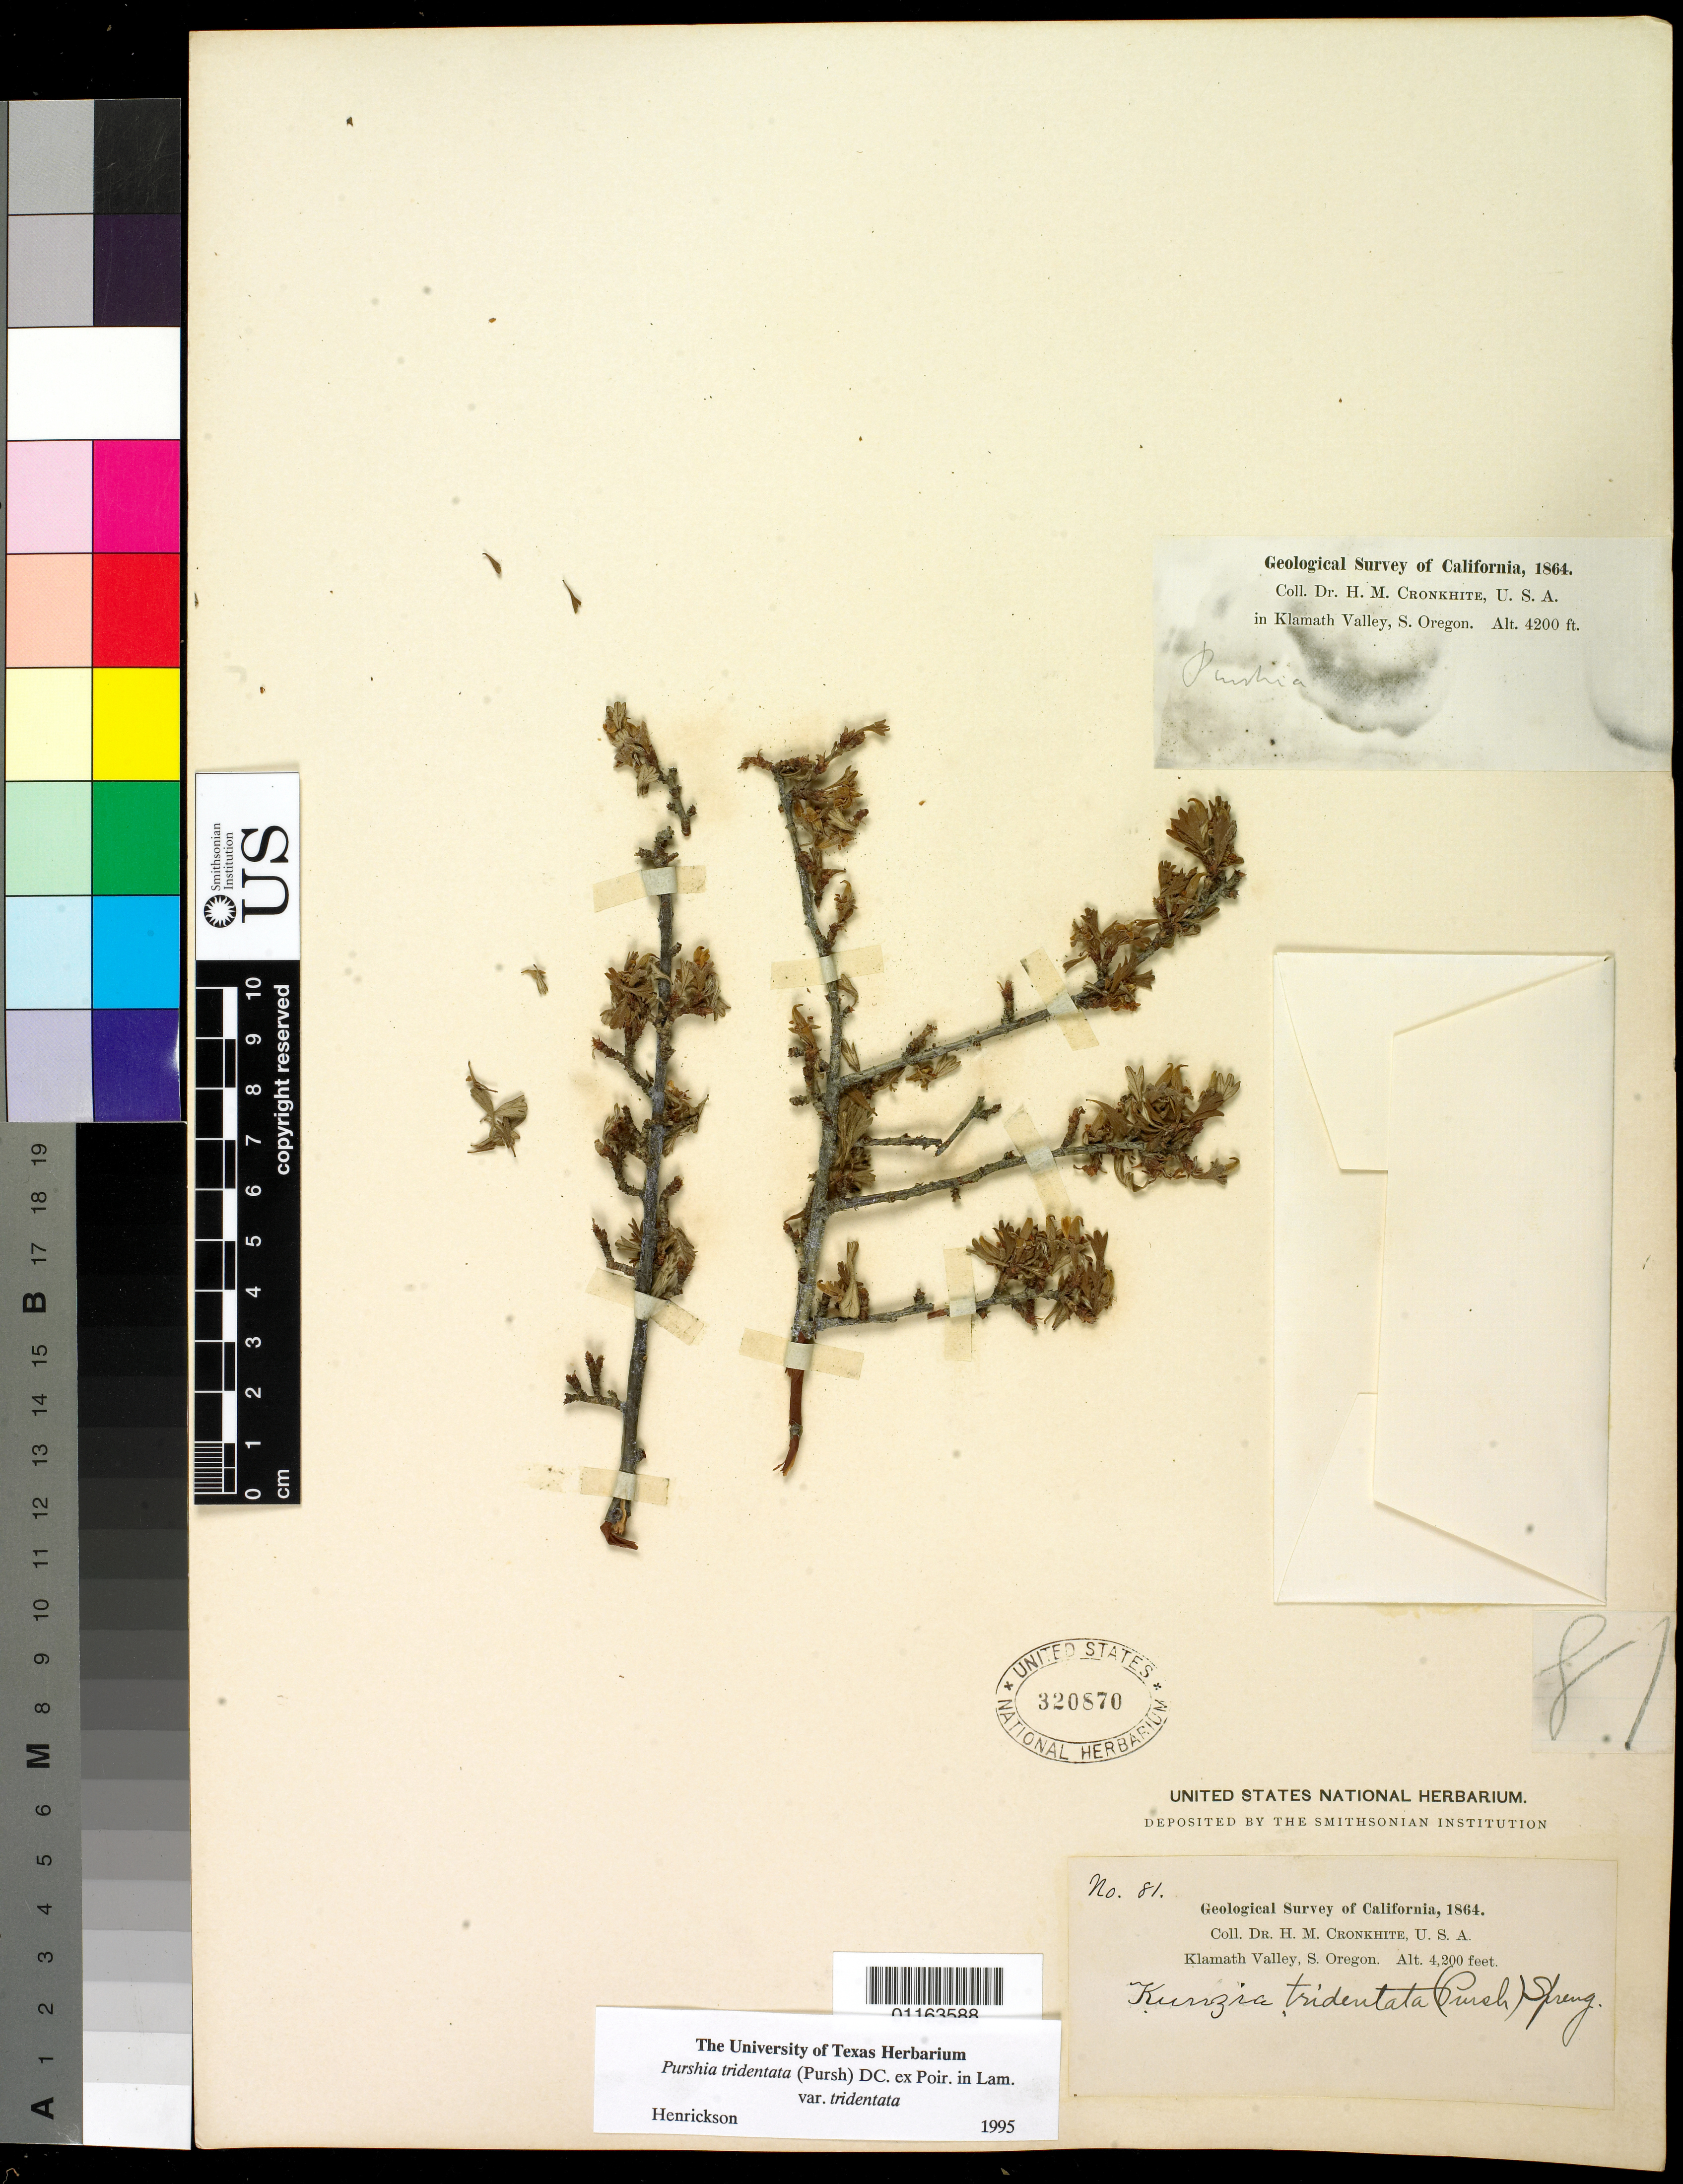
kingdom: Plantae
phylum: Tracheophyta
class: Magnoliopsida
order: Rosales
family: Rosaceae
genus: Purshia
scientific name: Purshia tridentata var. tridentata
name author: (Pursh) DC.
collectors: H. M. Cronkhite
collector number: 81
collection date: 1864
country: United States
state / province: Oregon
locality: Klamath Valley, S. Oregon.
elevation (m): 1280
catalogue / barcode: US 320870